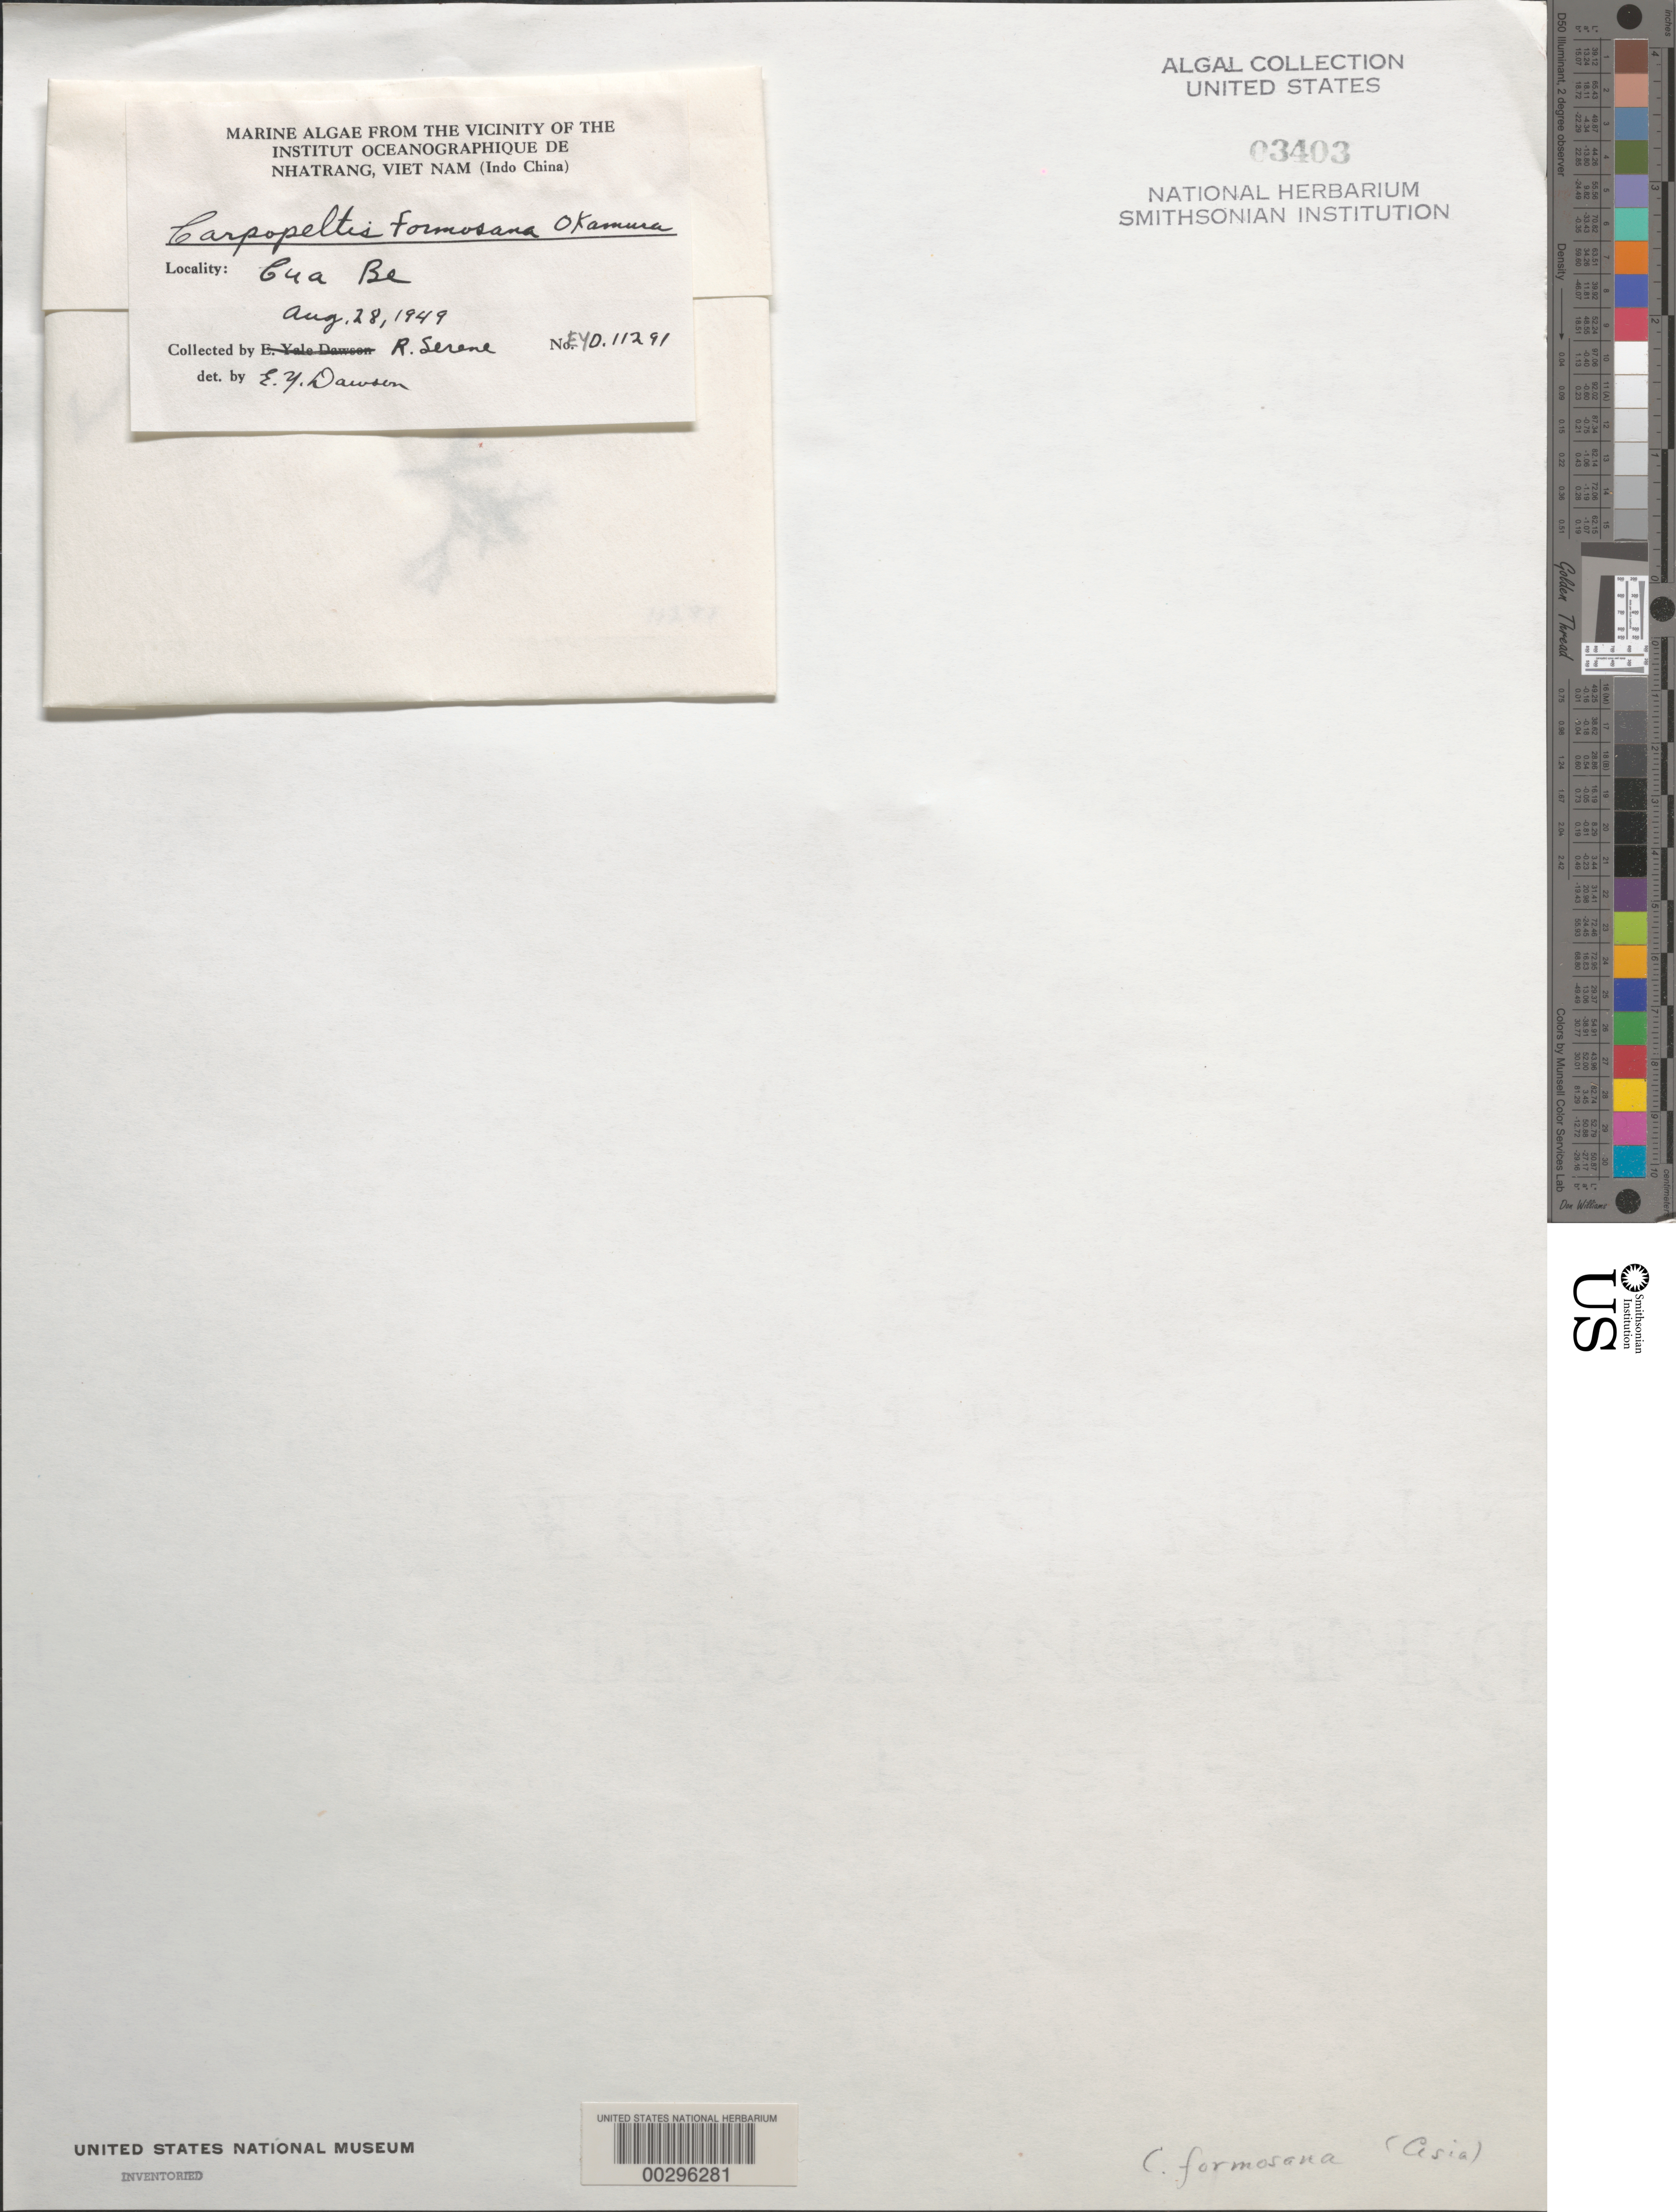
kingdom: Plantae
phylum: Rhodophyta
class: Florideophyceae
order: Halymeniales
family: Halymeniaceae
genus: Yonagunia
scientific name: Yonagunia formosana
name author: (Okamura) Kawaguchi & Masuda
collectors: R. Serene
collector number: EYD 11291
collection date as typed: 28 Aug 1949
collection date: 1949-08-28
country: Vietnam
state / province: Phu Khanh Province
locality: Cua Be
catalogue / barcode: US 3403